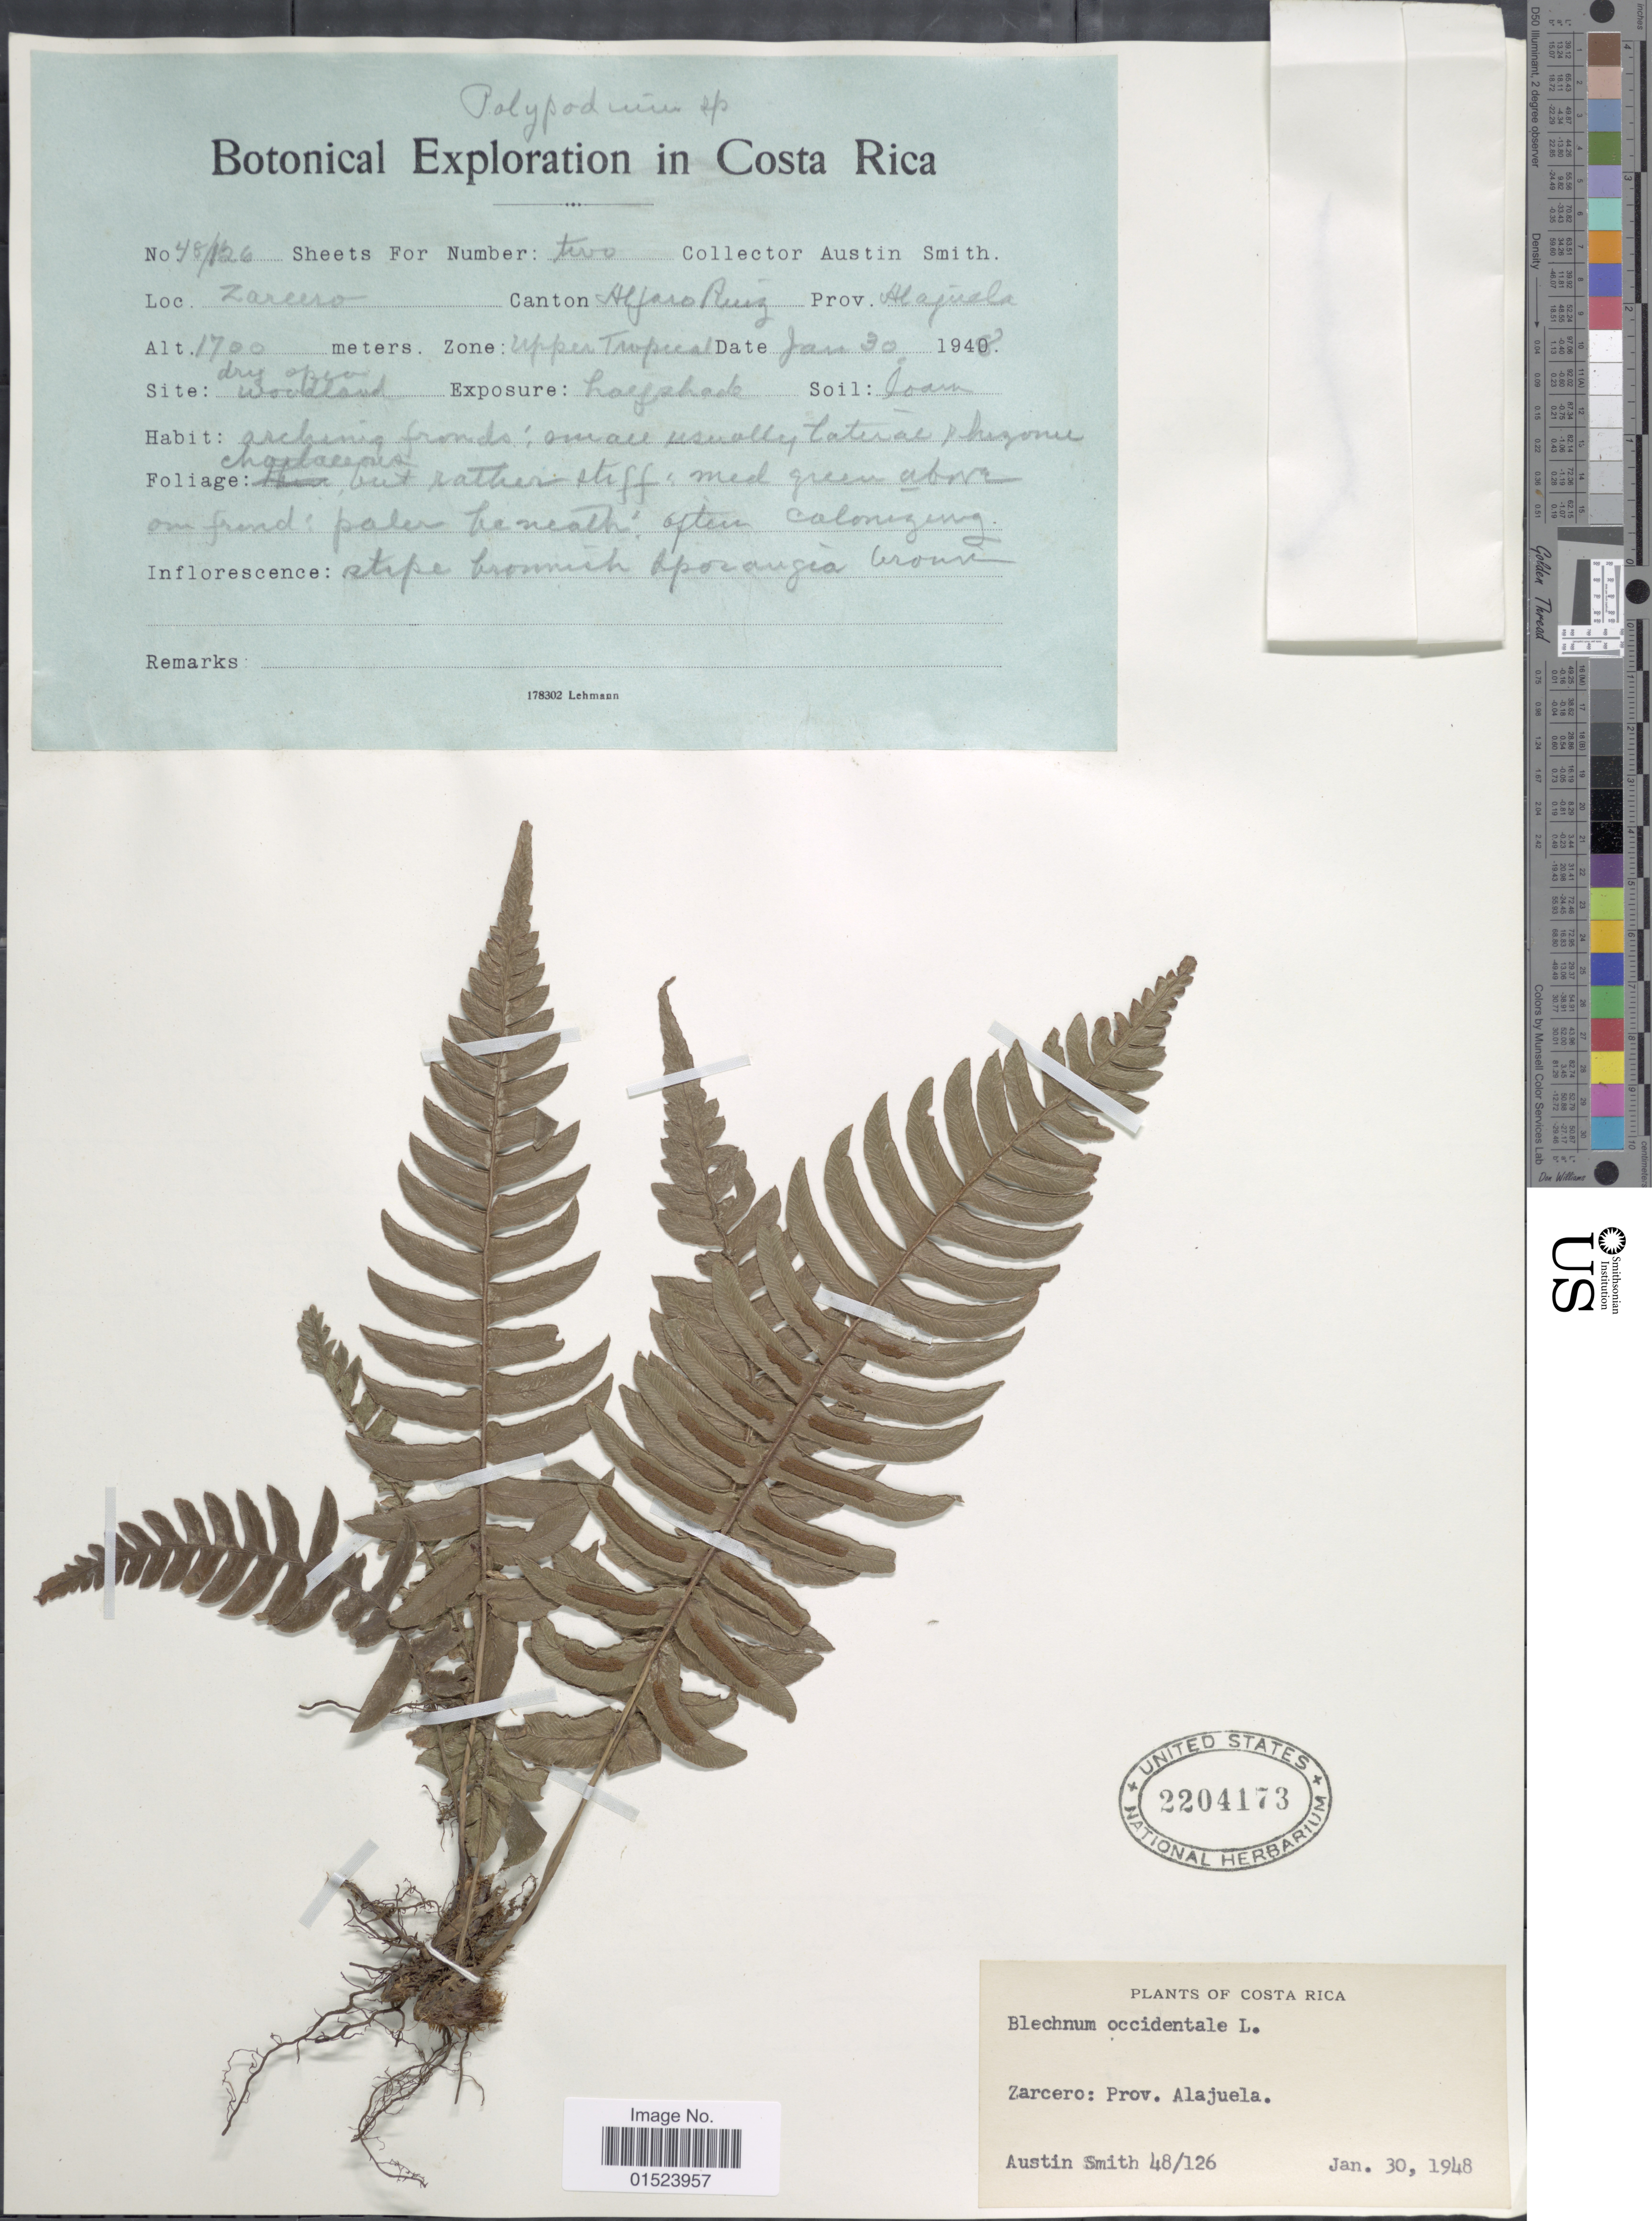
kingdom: Plantae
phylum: Tracheophyta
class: Polypodiopsida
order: Polypodiales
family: Blechnaceae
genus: Blechnum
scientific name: Blechnum glandulosum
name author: Link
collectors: Aust P. Smith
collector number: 48/126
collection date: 1948-01-30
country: Costa Rica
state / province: Alajuela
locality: Zarcero, Canton Alfaro Ruiz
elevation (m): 1700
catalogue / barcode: US 2204173